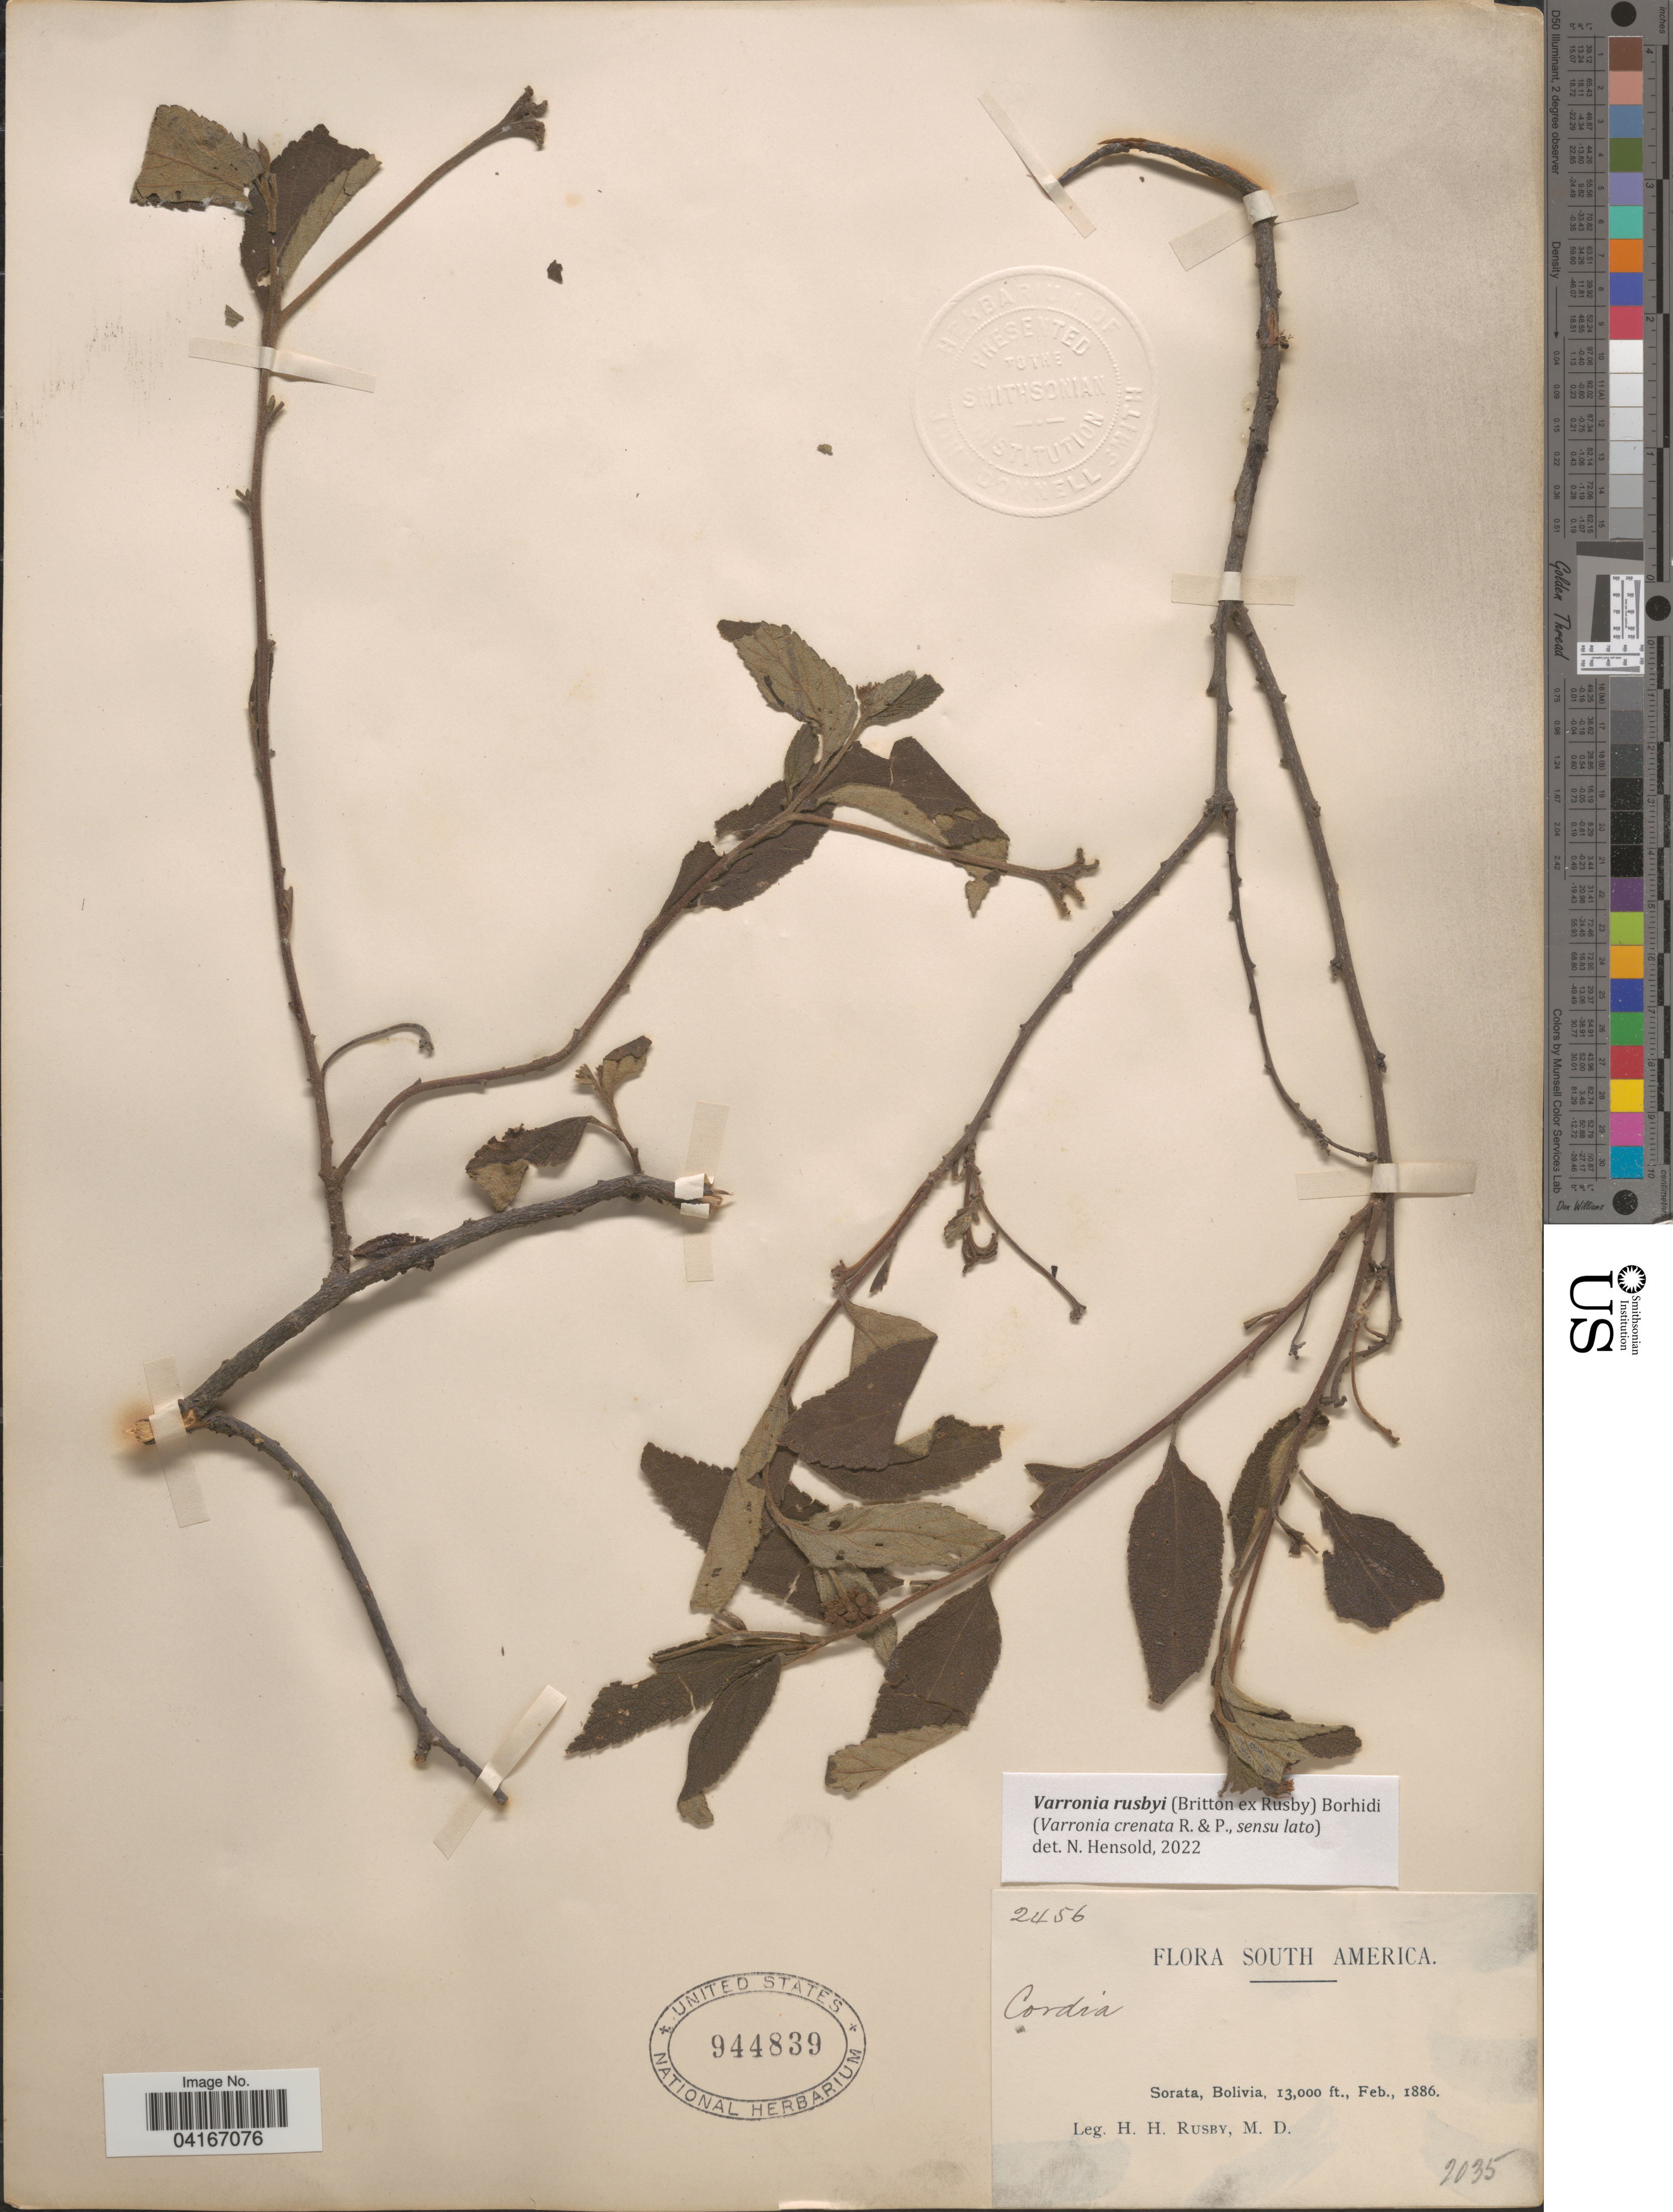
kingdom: Plantae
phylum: Tracheophyta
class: Magnoliopsida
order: Boraginales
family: Cordiaceae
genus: Varronia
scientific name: Varronia rusbyi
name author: (Britton ex Rusby) Borhidi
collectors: H. H. Rusby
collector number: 2456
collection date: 1886-02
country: Bolivia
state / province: La Paz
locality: Sorata.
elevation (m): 3962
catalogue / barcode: US 944839